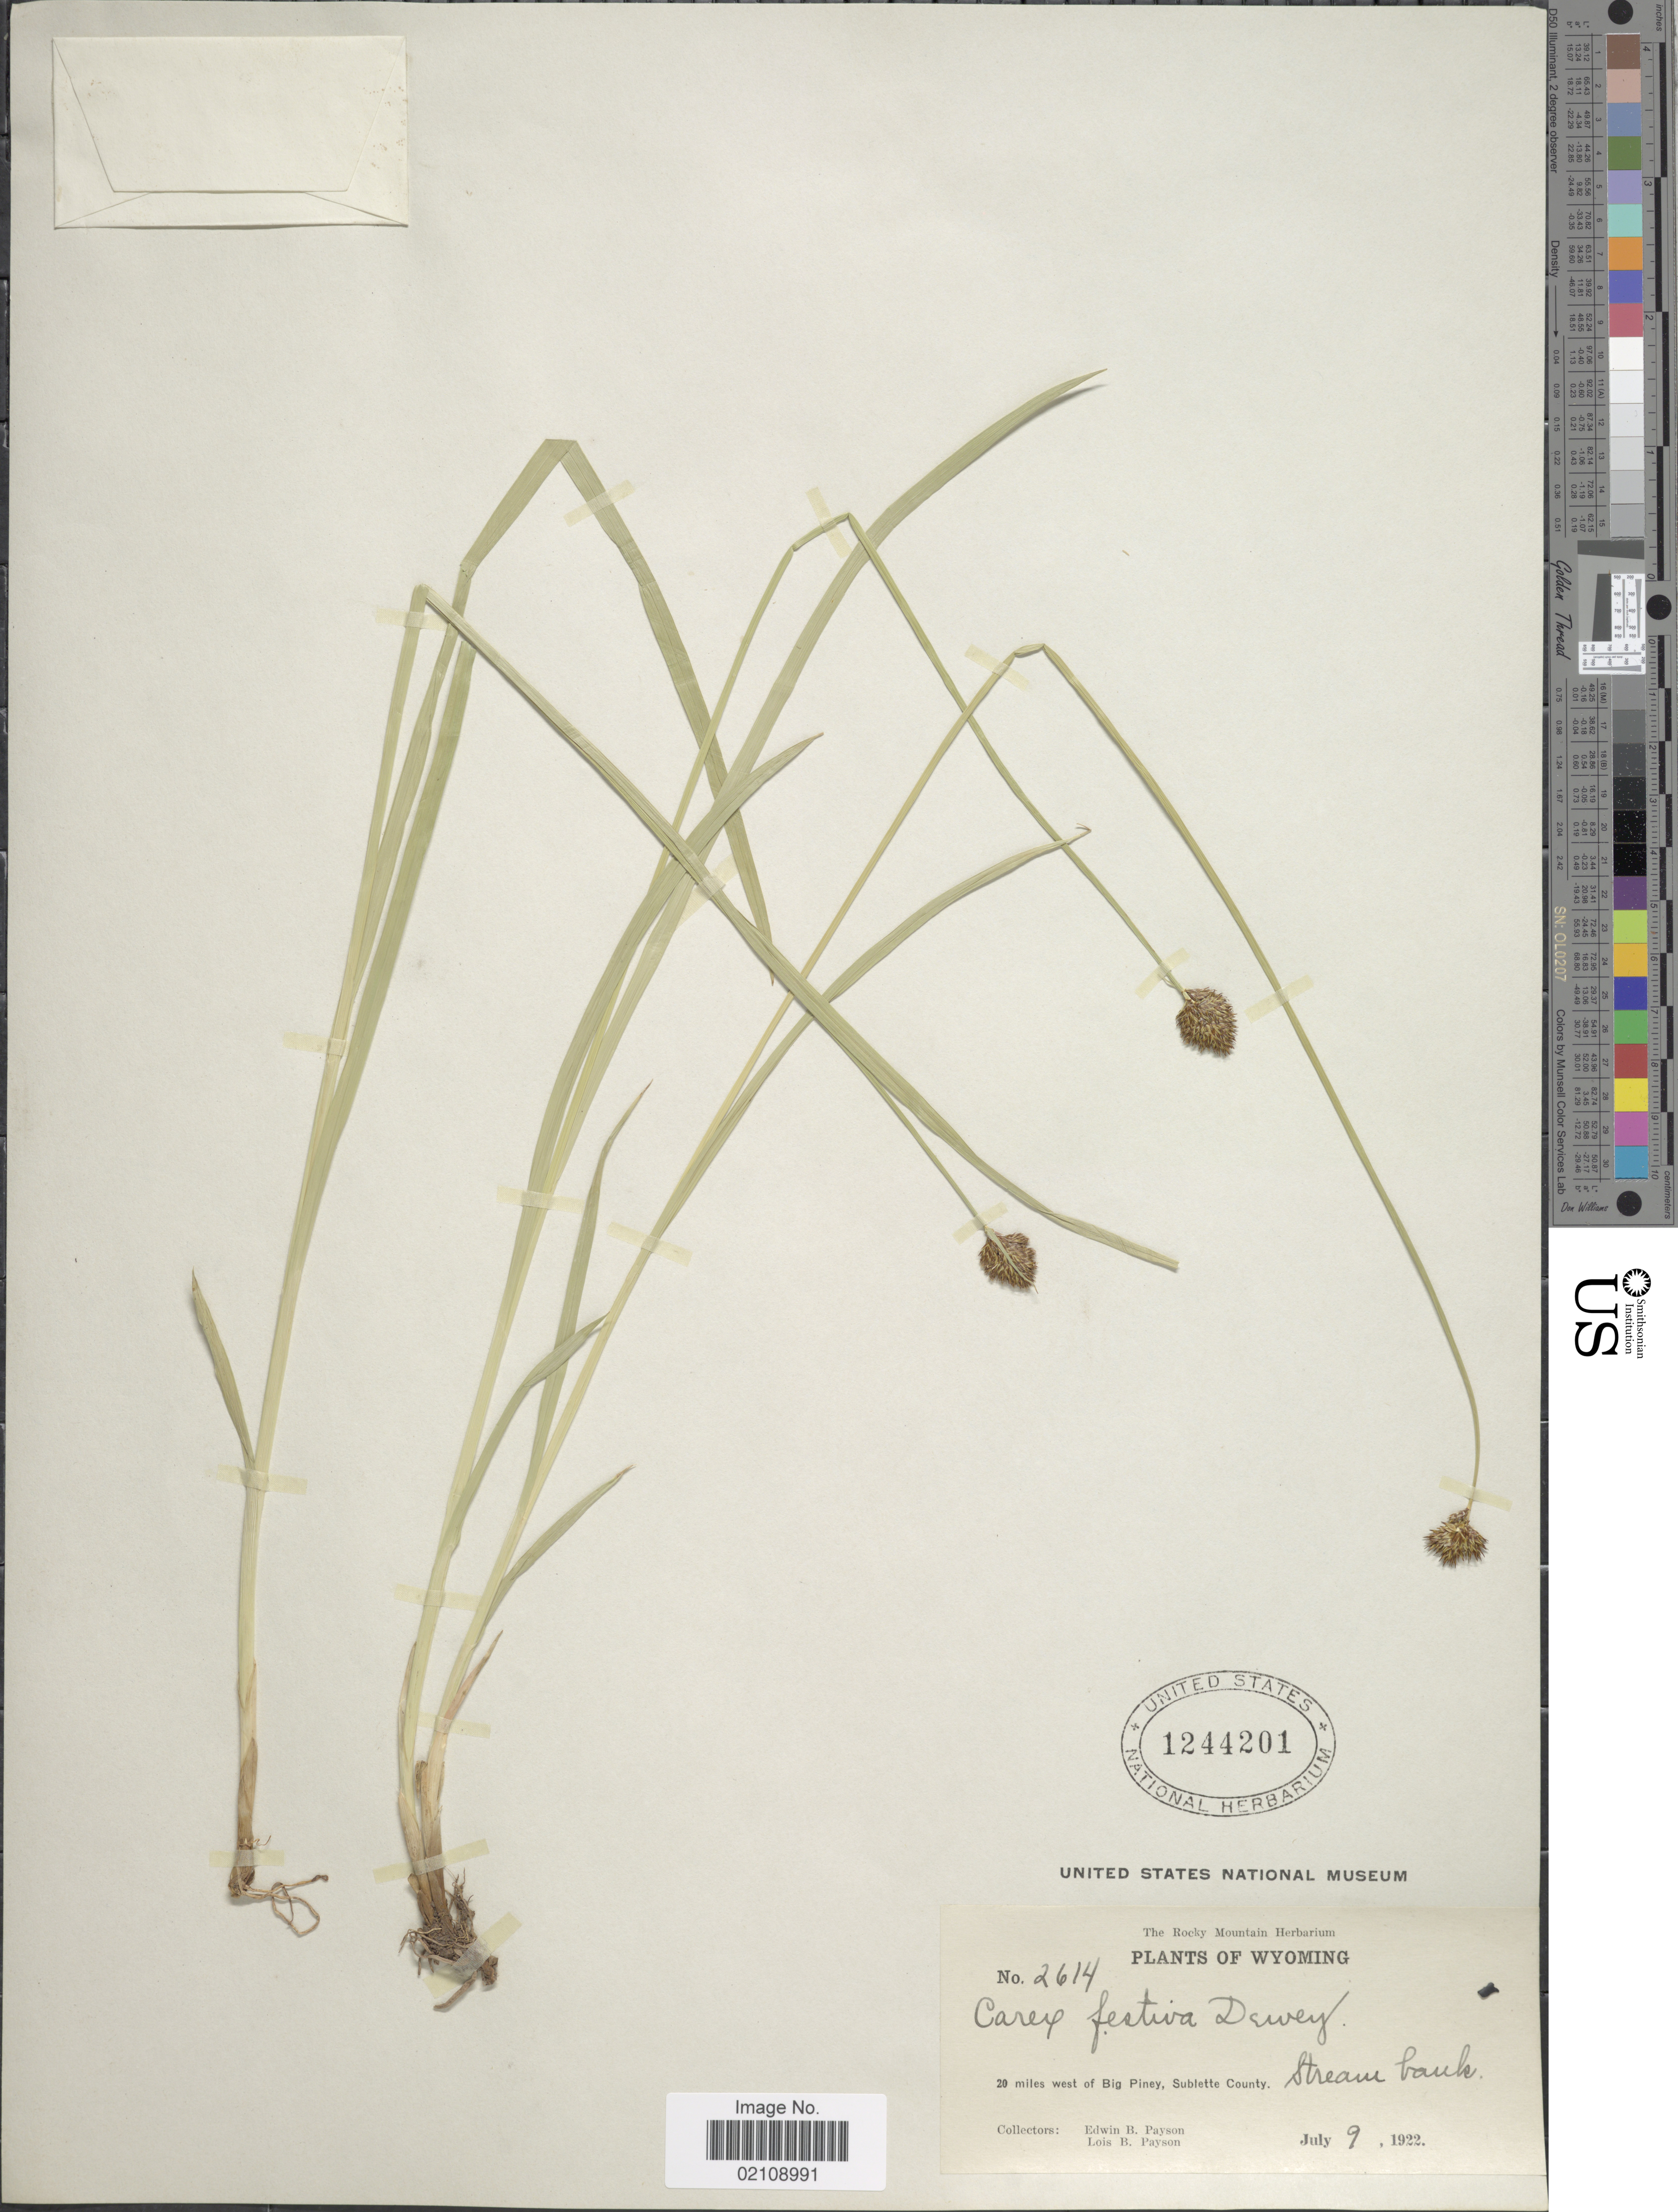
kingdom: Plantae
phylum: Tracheophyta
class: Liliopsida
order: Poales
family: Cyperaceae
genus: Carex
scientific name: Carex ebenea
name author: Rydb.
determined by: Strong, Mark T., (BOT), Smithsonian Institution - National Museum of Natural History (UNITED STATES)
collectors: E. B. Payson & L. Payson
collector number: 2614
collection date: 1922-07-09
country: United States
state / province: Wyoming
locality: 20 miles west of Big Piney, Sublette County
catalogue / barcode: US 1244201